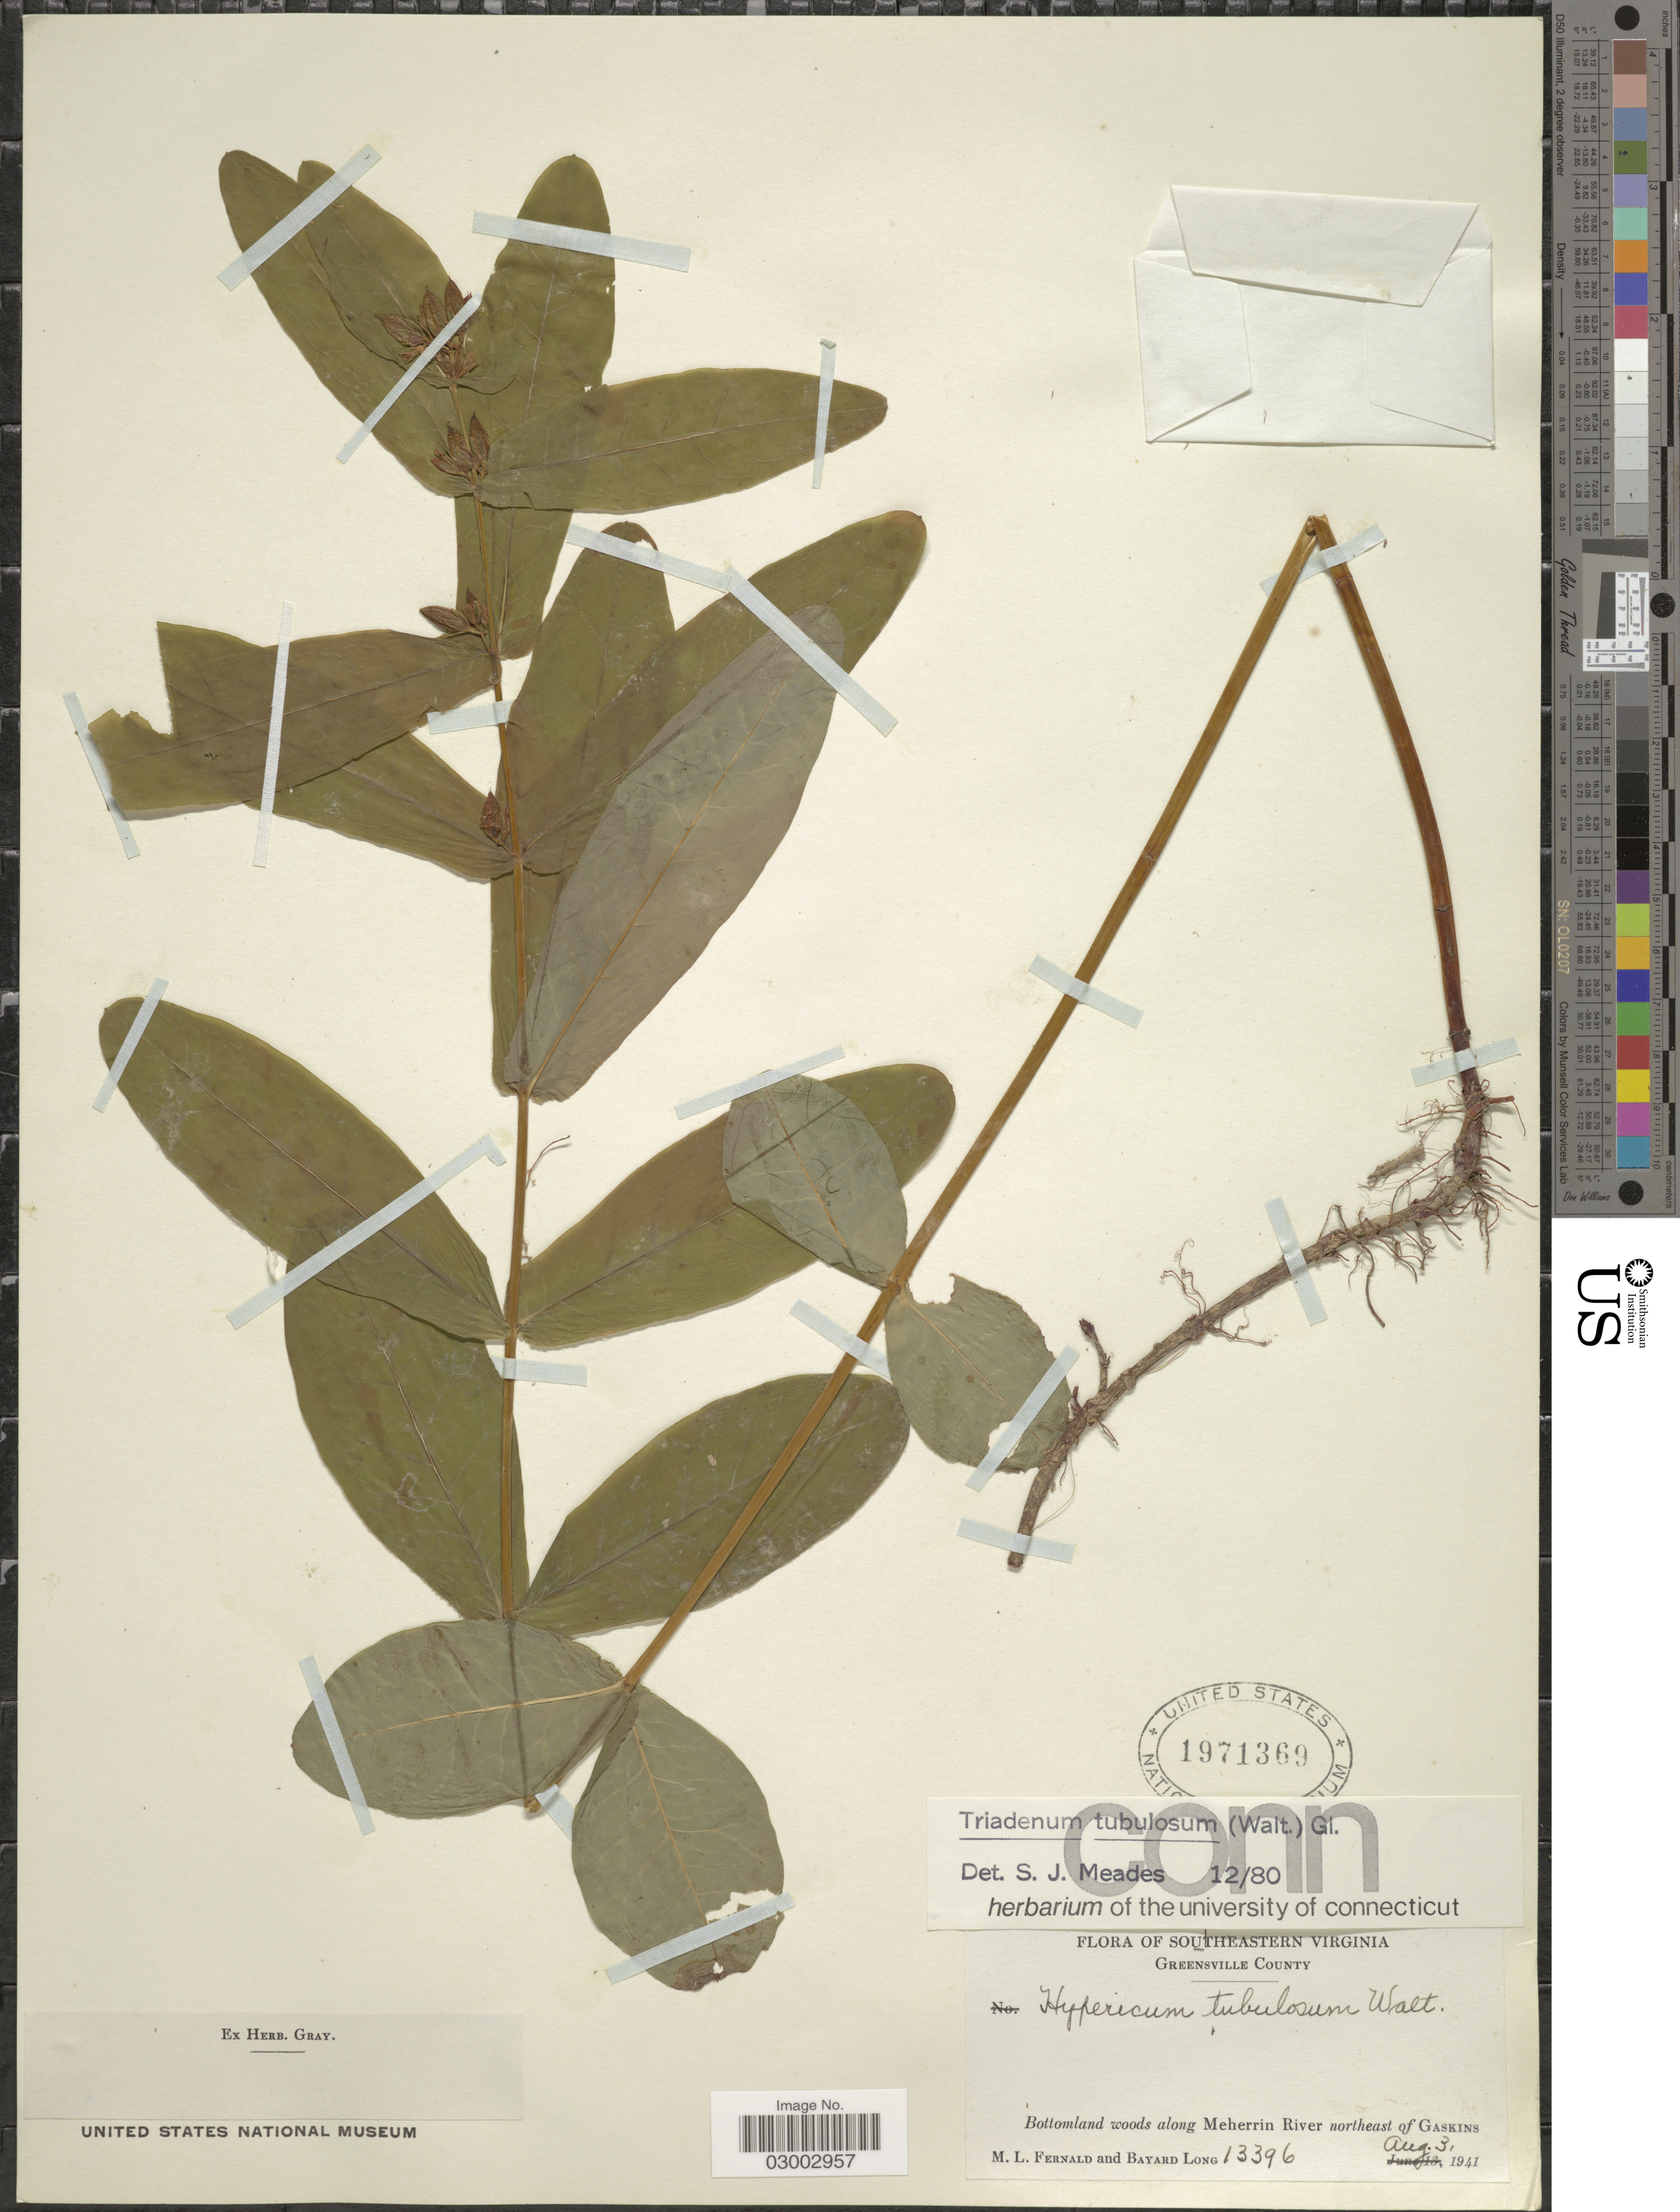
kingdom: Plantae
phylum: Tracheophyta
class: Magnoliopsida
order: Malpighiales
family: Hypericaceae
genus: Hypericum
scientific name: Hypericum tubulosum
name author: Walter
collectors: M. L. Fernald & B. Long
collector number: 13396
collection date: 1941-08-03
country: United States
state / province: Virginia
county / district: Greensville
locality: Southeastern Virginia. Greensville County. Bottomland woods along Meherrin River northeast of Gaskins.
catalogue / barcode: US 1971369